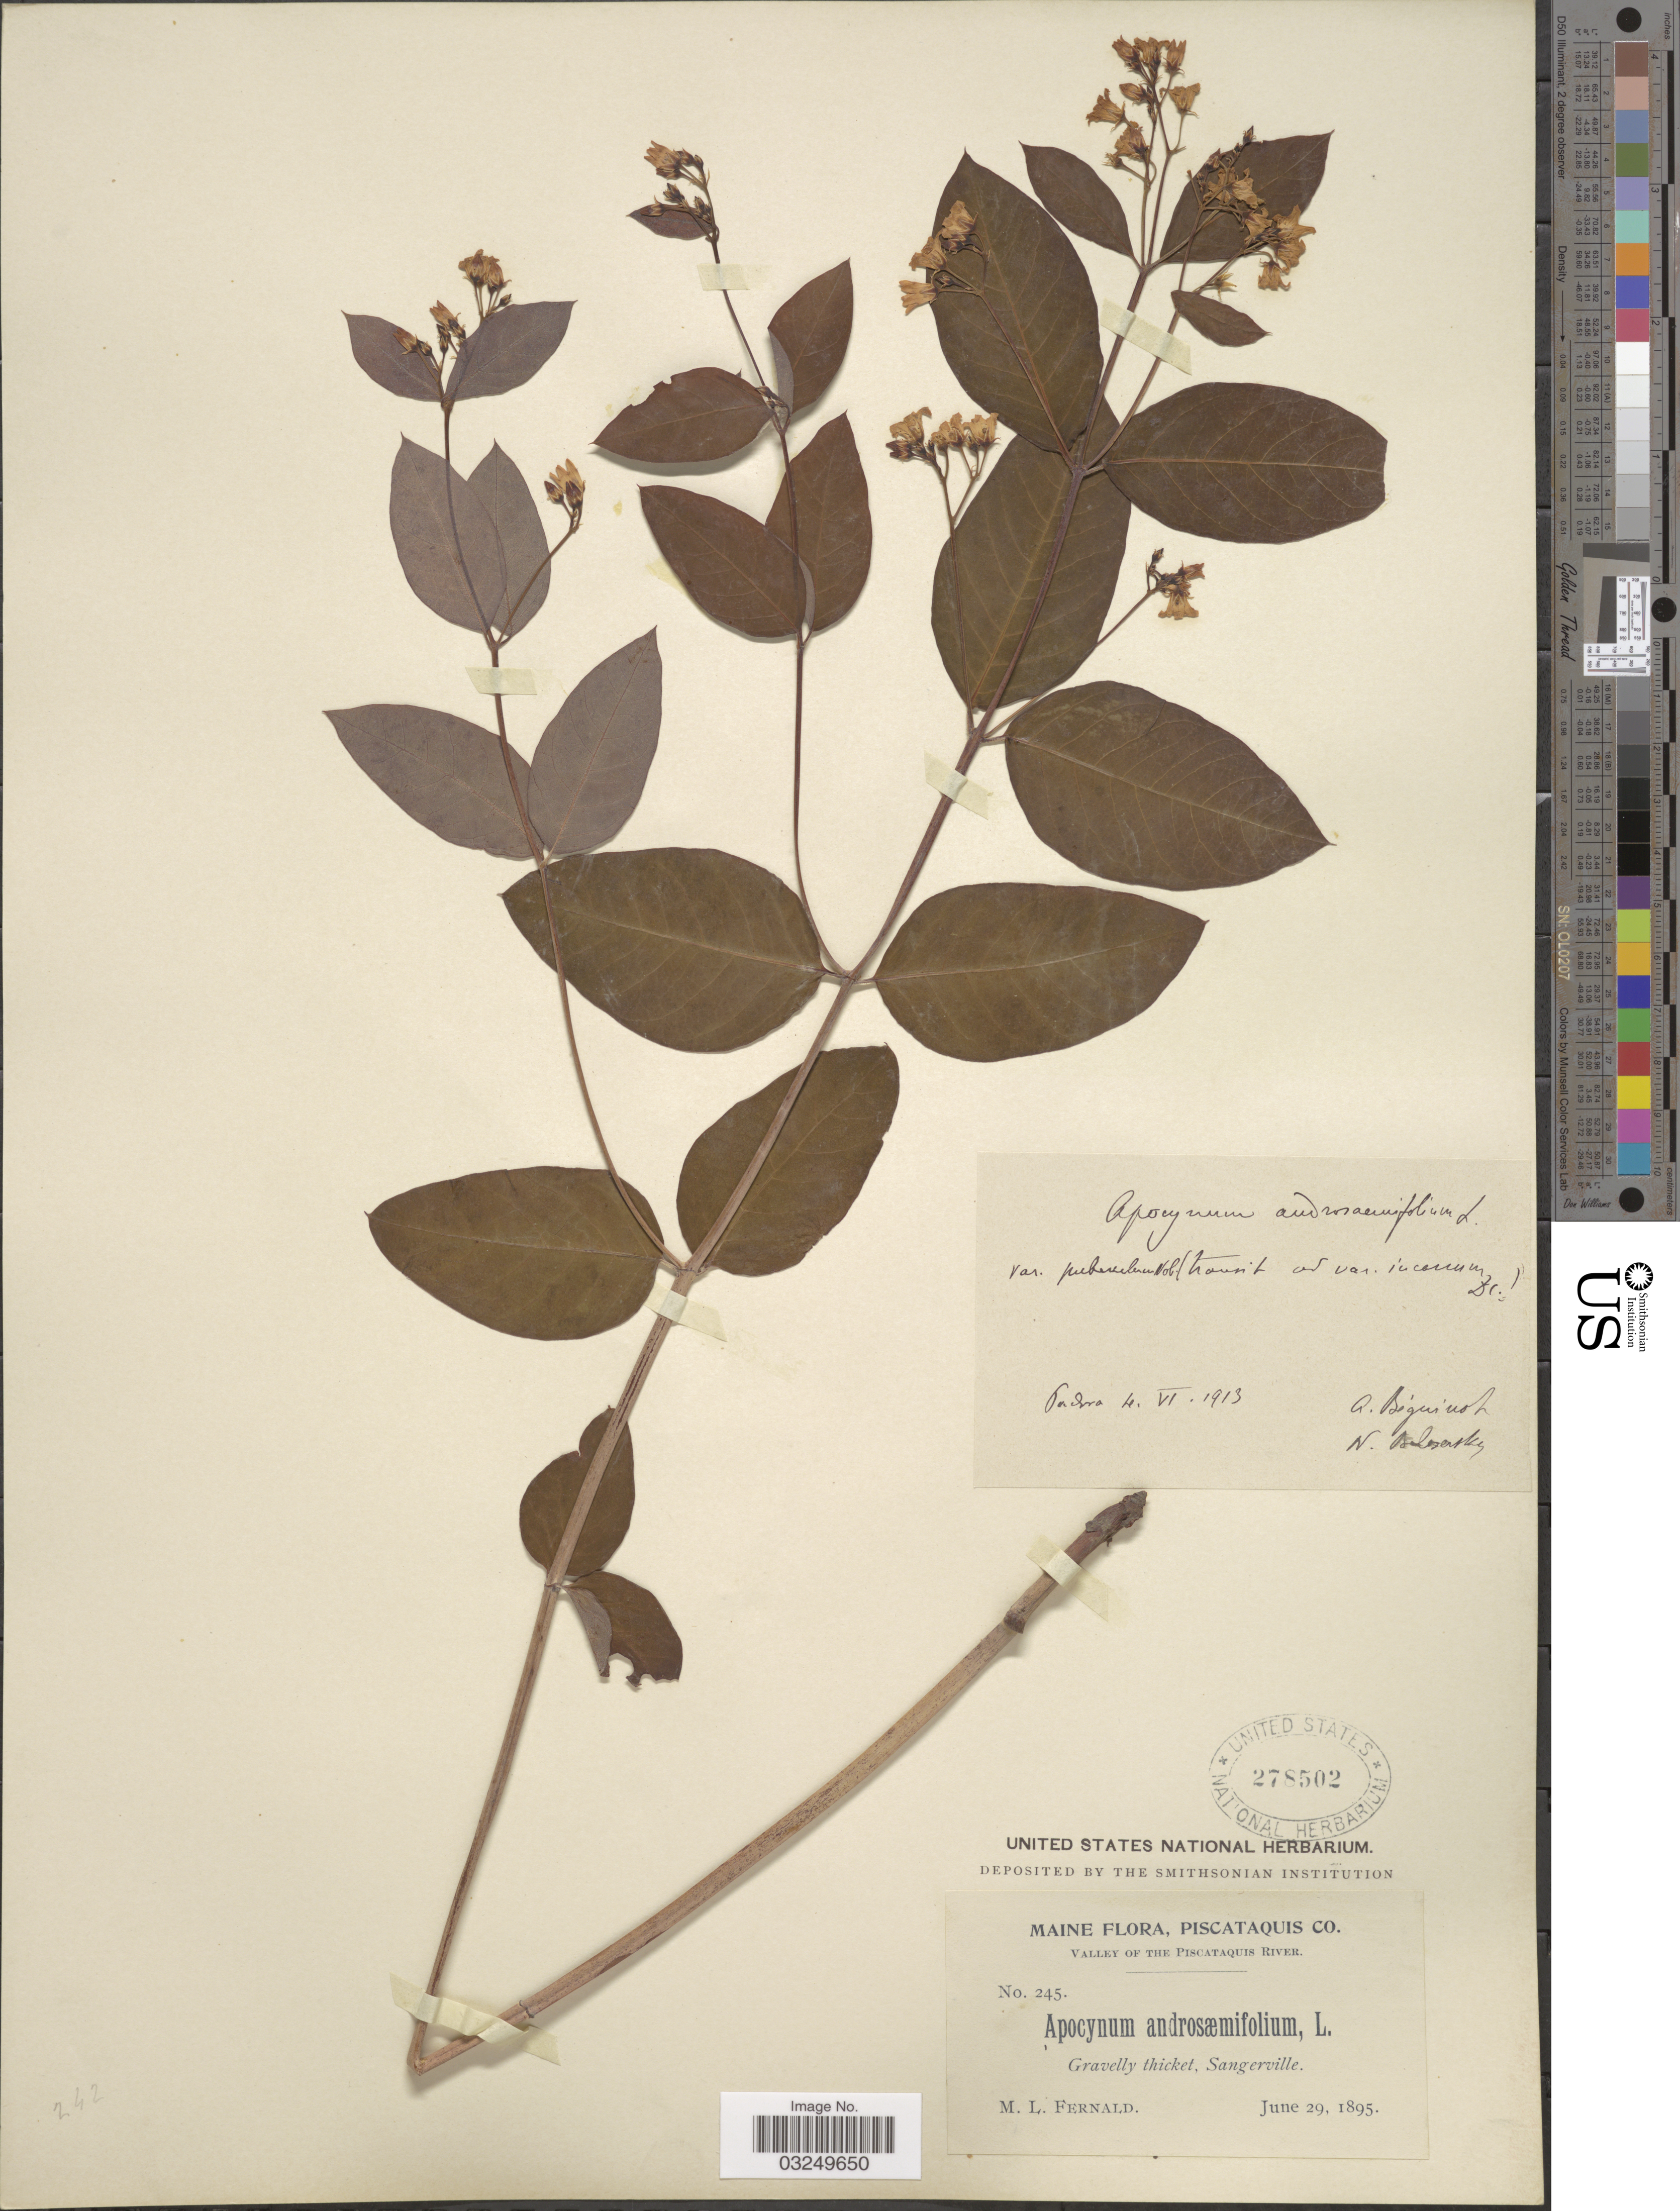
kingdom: Plantae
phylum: Tracheophyta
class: Magnoliopsida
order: Gentianales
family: Apocynaceae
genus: Apocynum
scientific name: Apocynum androsaemifolium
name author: L.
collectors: M. L. Fernald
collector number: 245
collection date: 1895-06-29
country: United States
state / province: Maine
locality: Piscataquis Co. Valley of the Piscataquis River. Sangerville.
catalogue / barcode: US 278502